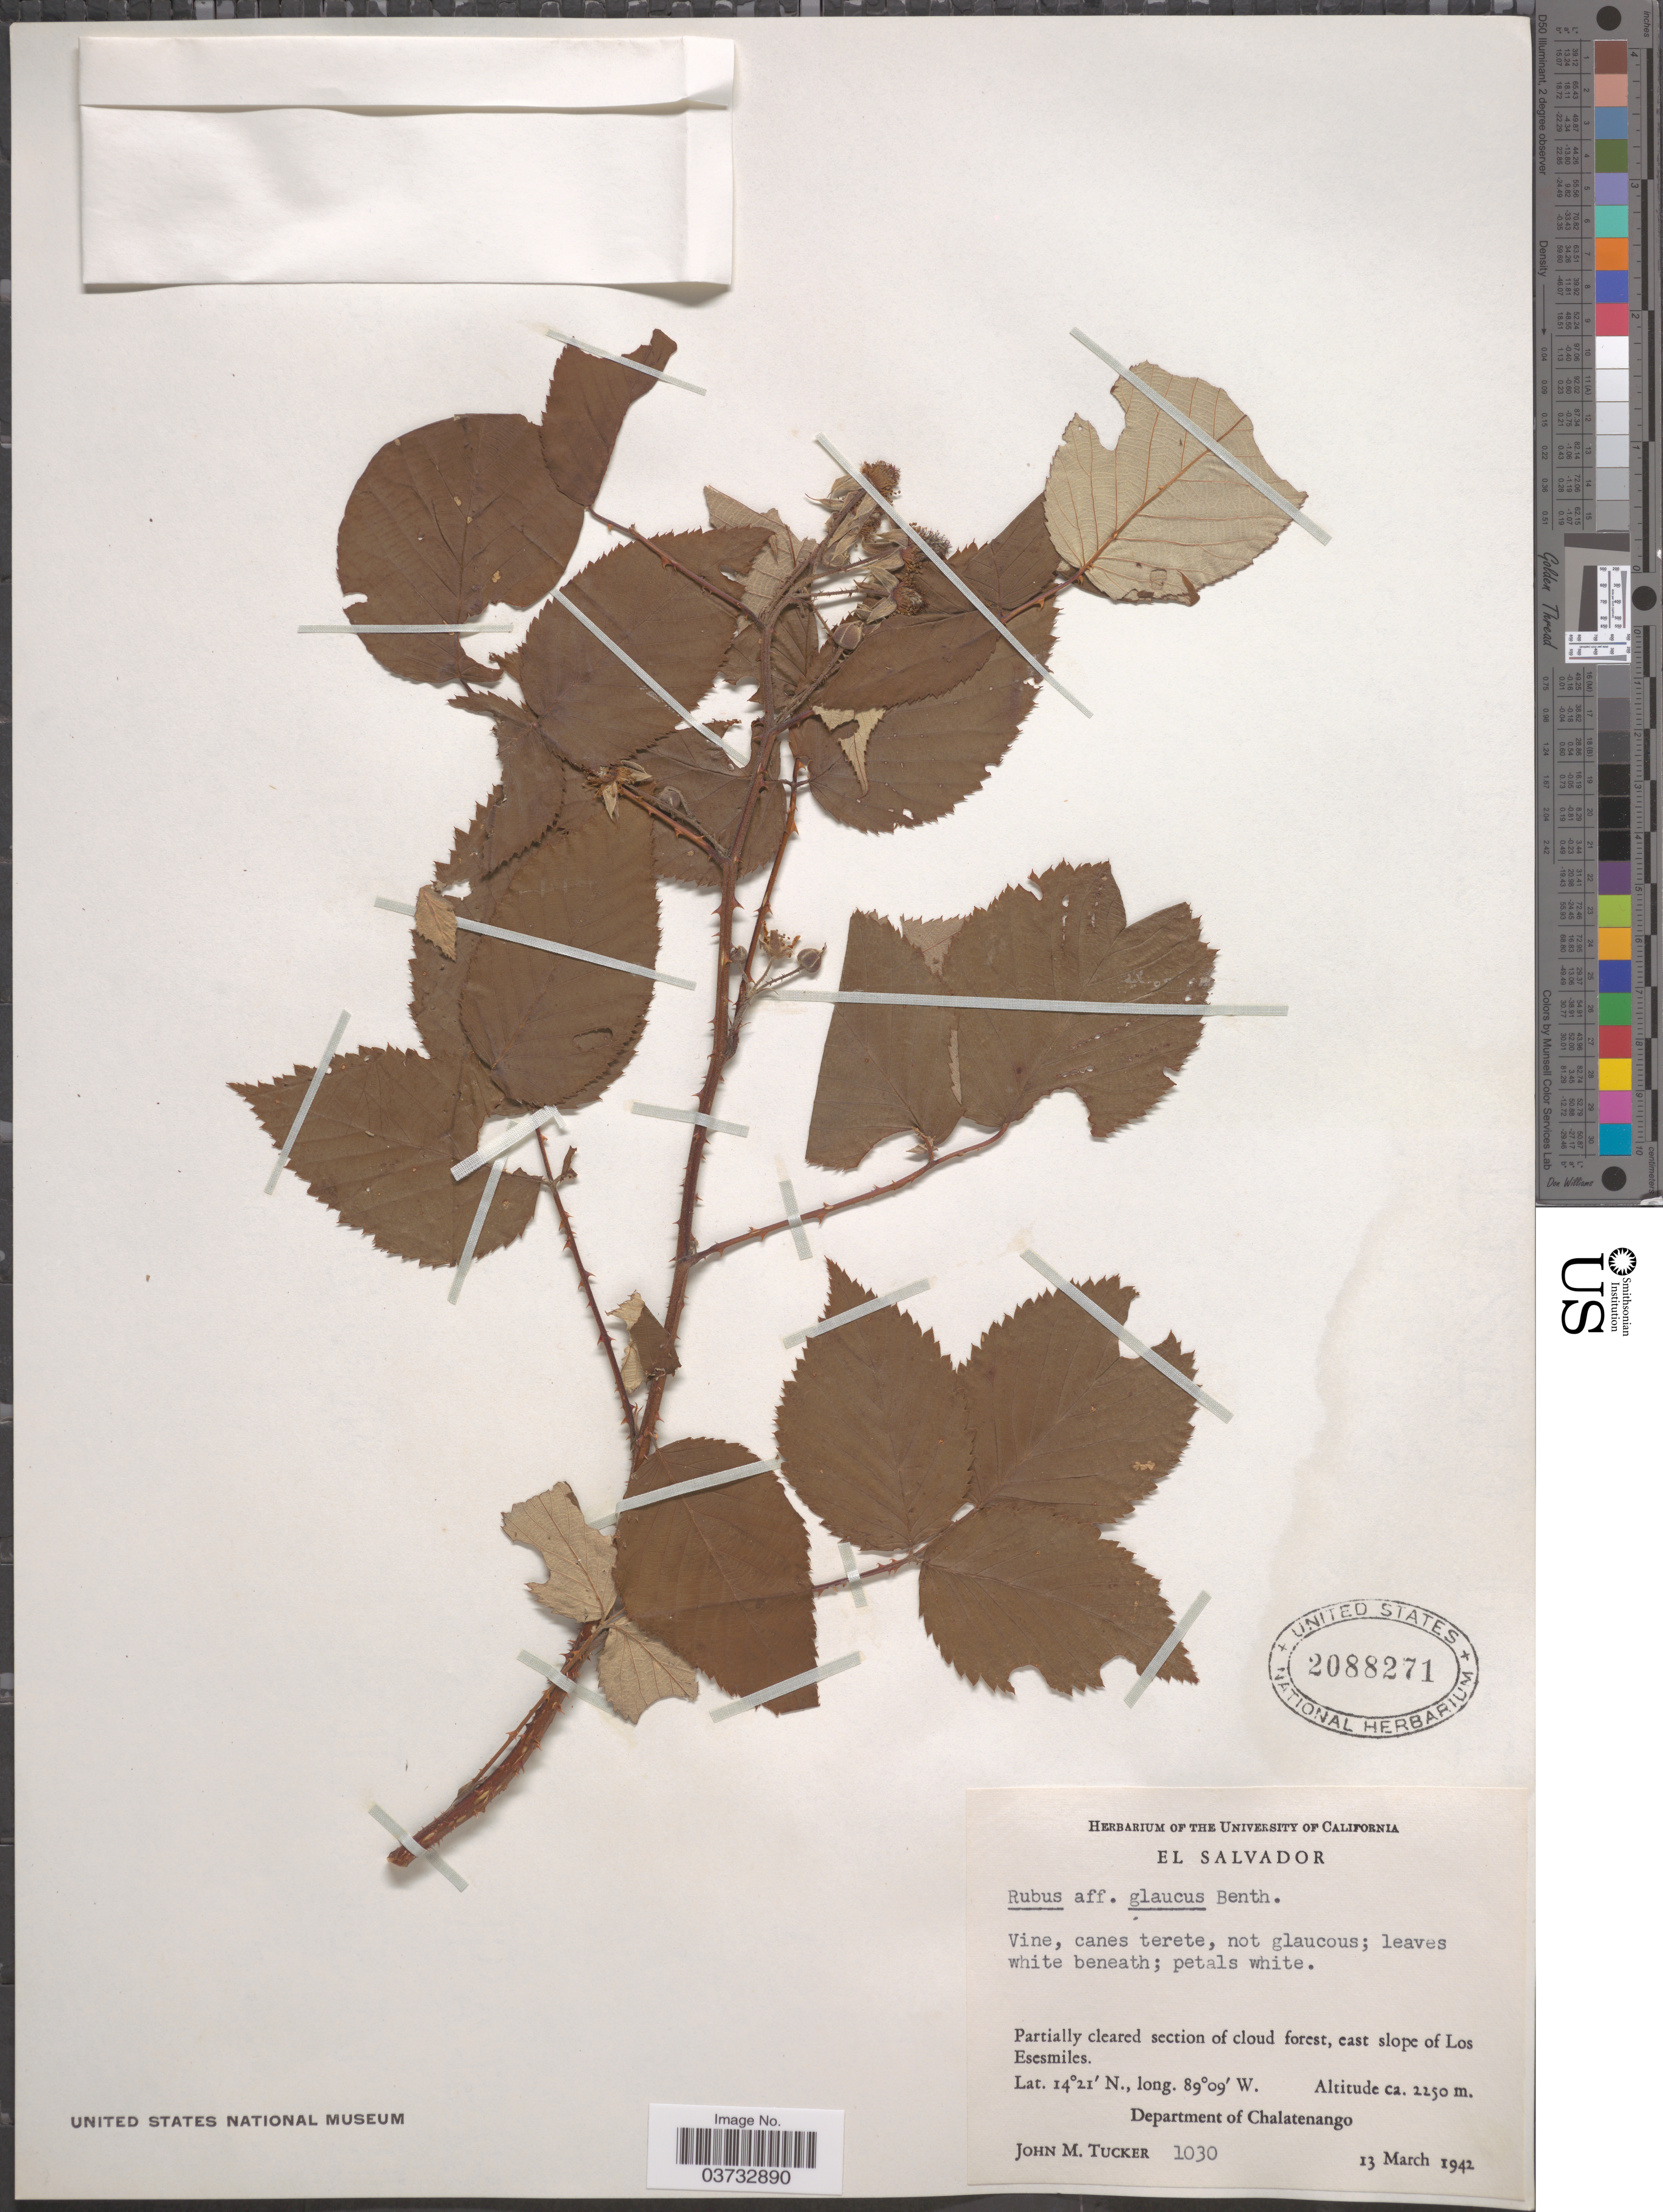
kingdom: Plantae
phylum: Tracheophyta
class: Magnoliopsida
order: Rosales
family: Rosaceae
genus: Rubus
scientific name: Rubus glaucus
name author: Benth.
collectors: J. M. Tucker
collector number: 1030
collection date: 1942-03-13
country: El Salvador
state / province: Chalatenango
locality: Partially cleared section of cloud forest, east slope of Los Esesmiles. Department of Chalatenango.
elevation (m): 2250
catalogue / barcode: US 2088271